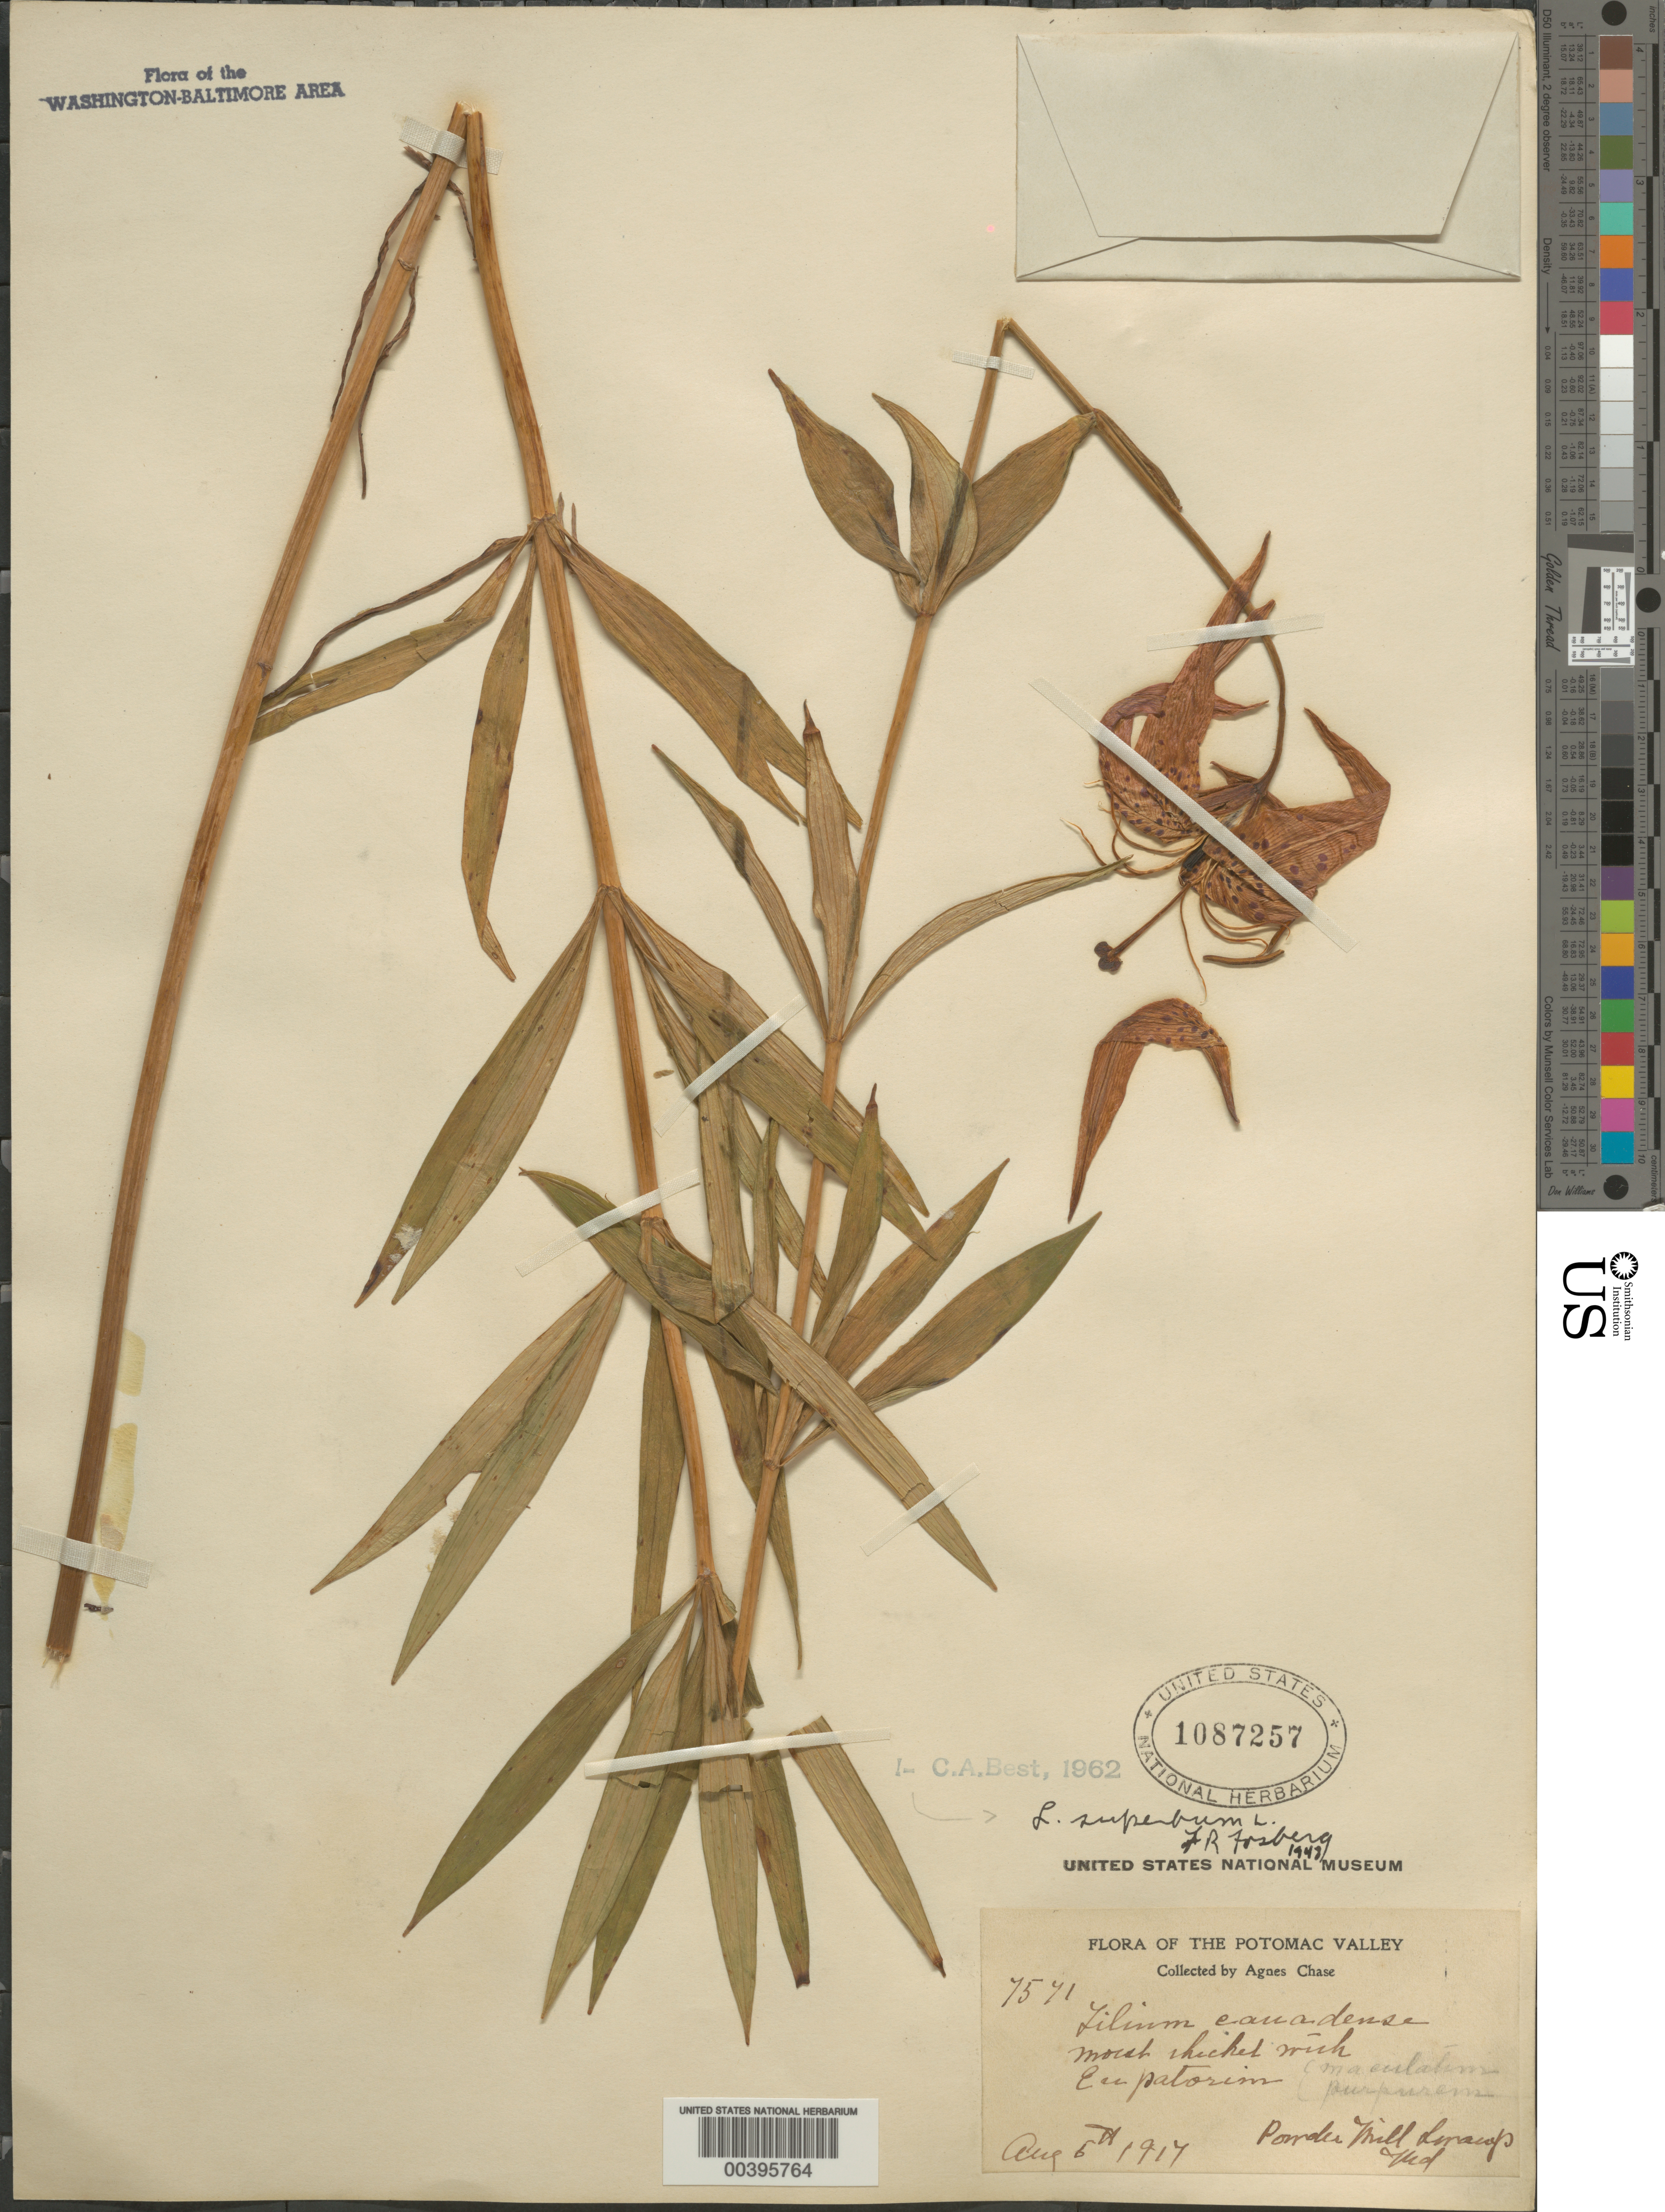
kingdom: Plantae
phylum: Tracheophyta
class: Liliopsida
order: Liliales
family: Liliaceae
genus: Lilium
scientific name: Lilium superbum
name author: L.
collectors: A. Chase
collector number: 7571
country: United States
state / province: Maryland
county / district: Prince George's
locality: Powder Mill swamp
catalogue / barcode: US 1087257